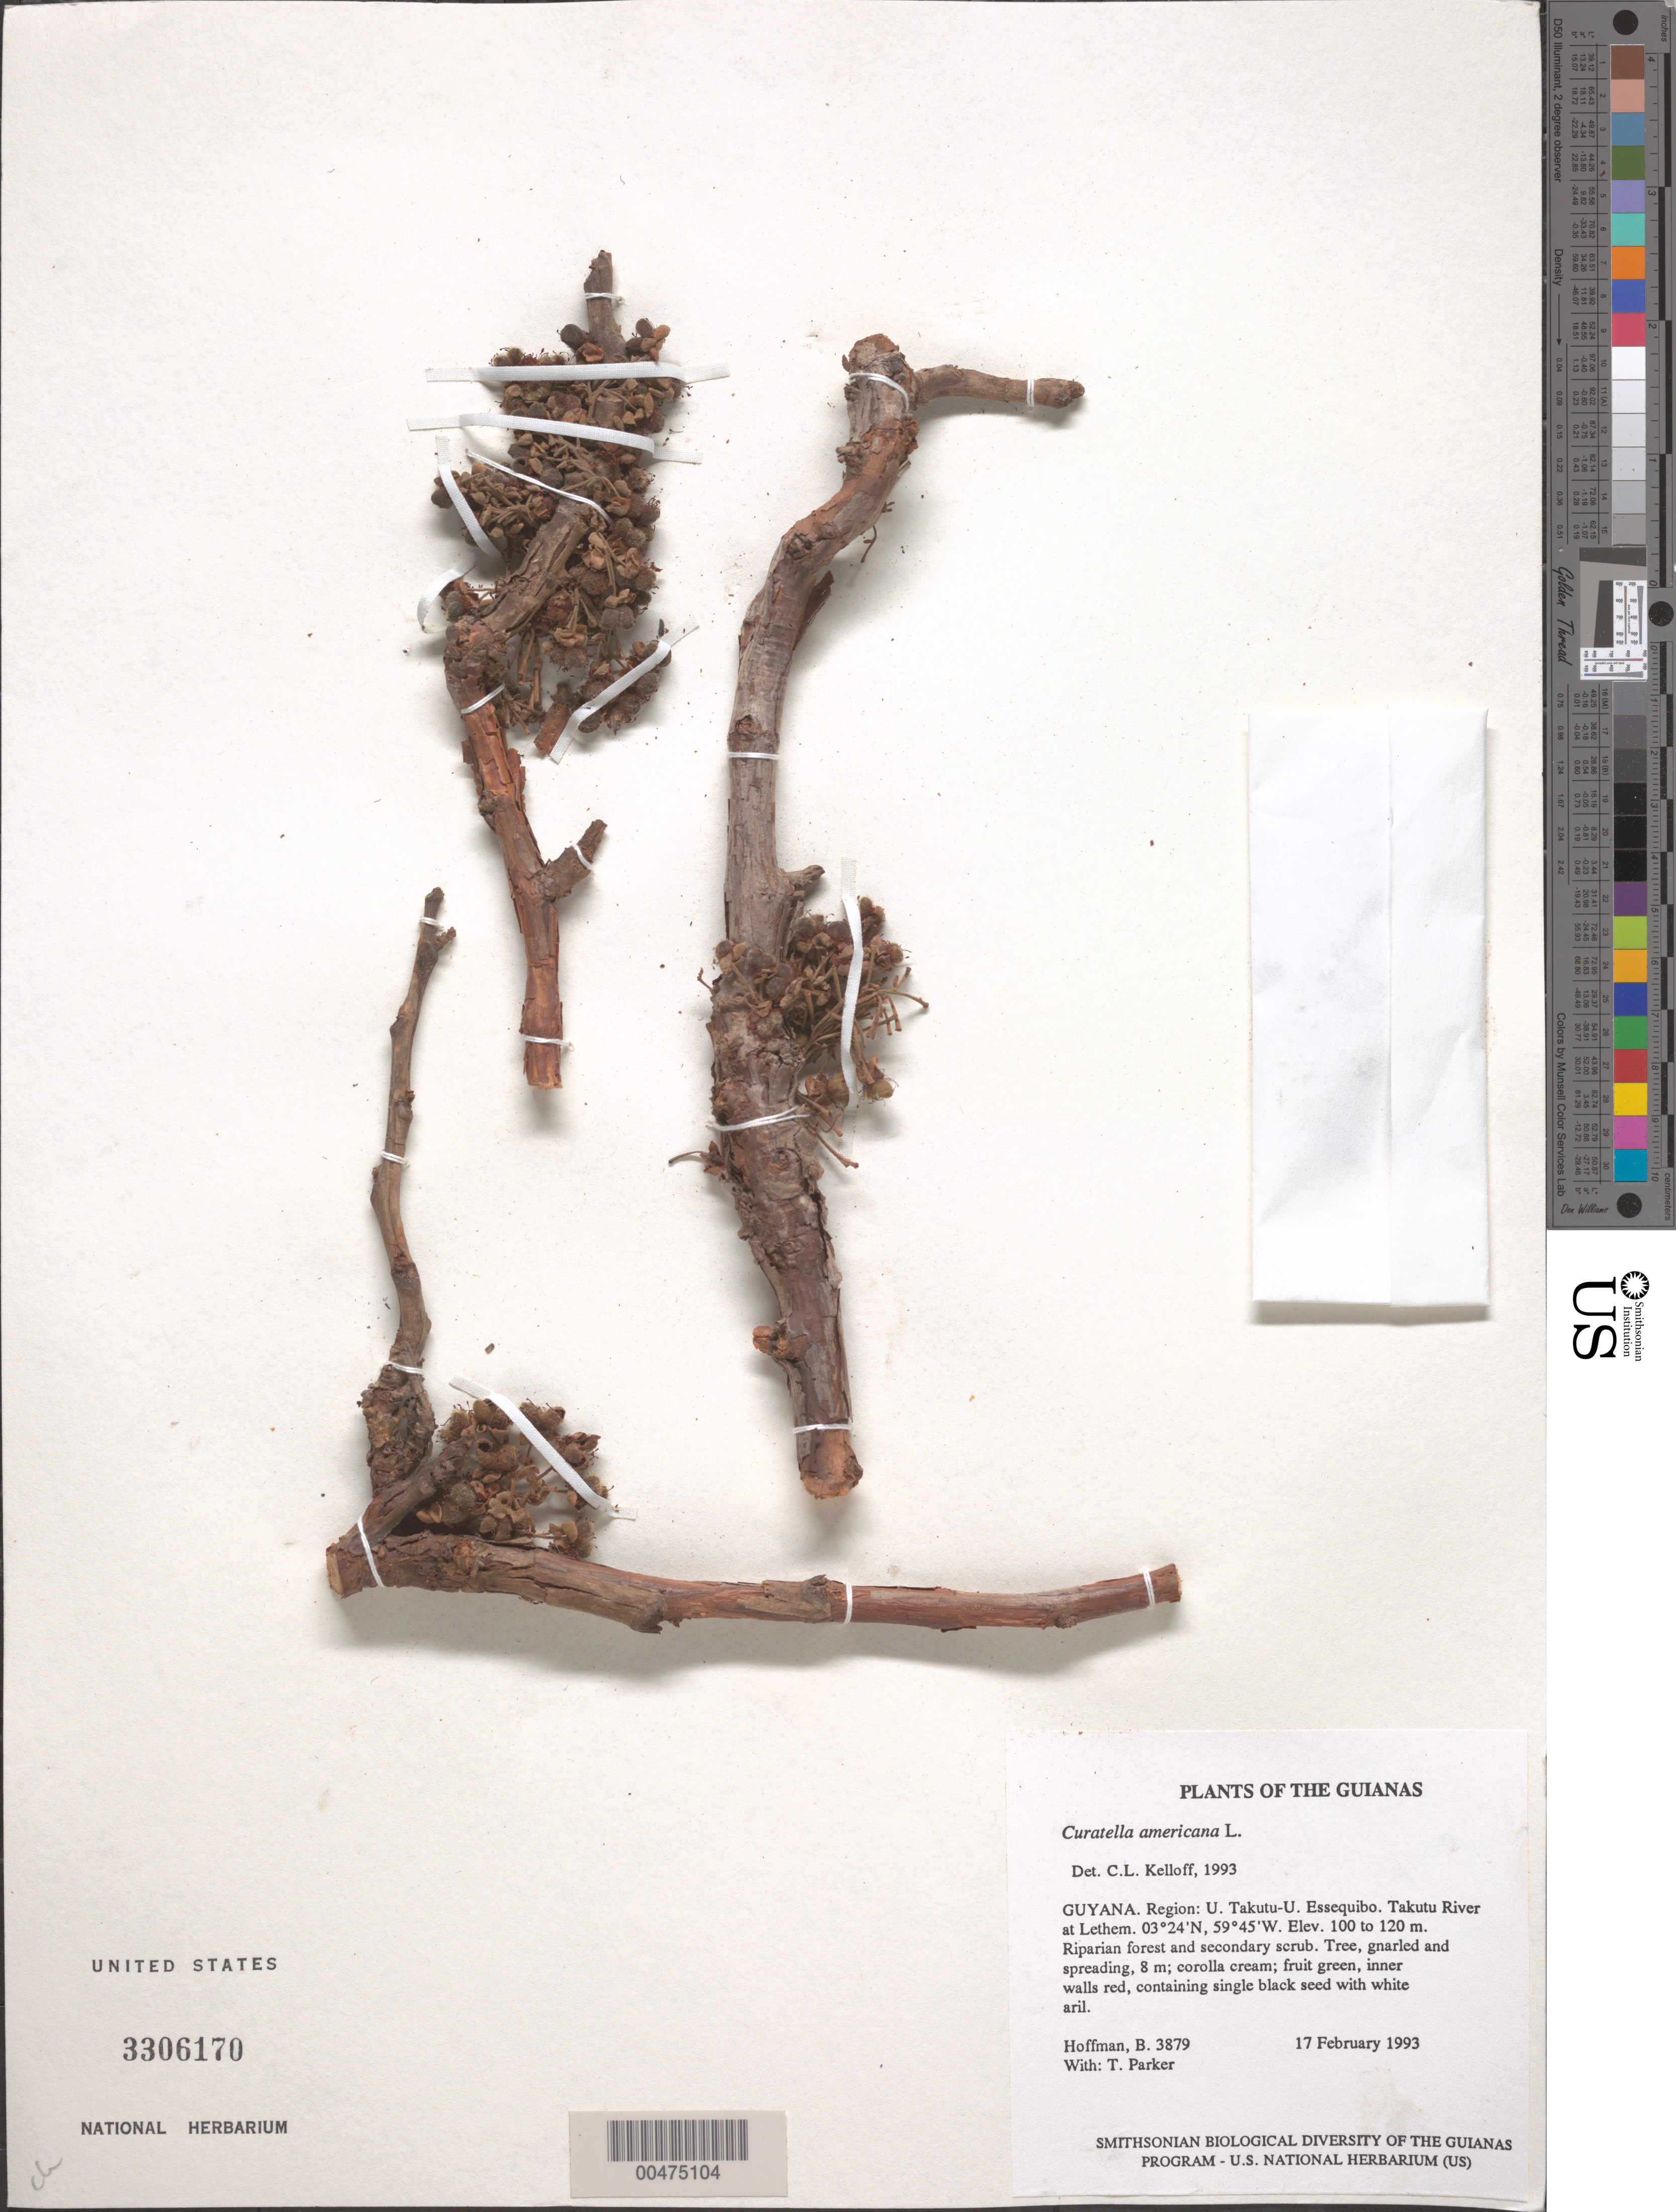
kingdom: Plantae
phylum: Tracheophyta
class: Magnoliopsida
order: Dilleniales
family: Dilleniaceae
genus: Curatella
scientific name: Curatella americana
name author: L.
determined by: Kelloff, Carol L., (US), Smithsonian Institution - National Museum of Natural History (UNITED STATES)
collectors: B. Hoffman & T. Parker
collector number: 3879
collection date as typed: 17 February 1993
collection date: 1993-02-17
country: Guyana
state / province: U. Takutu-U. Essequibo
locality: Takutu River at Lethem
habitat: Riparian forest and secondary scrub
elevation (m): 100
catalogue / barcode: US 3306170